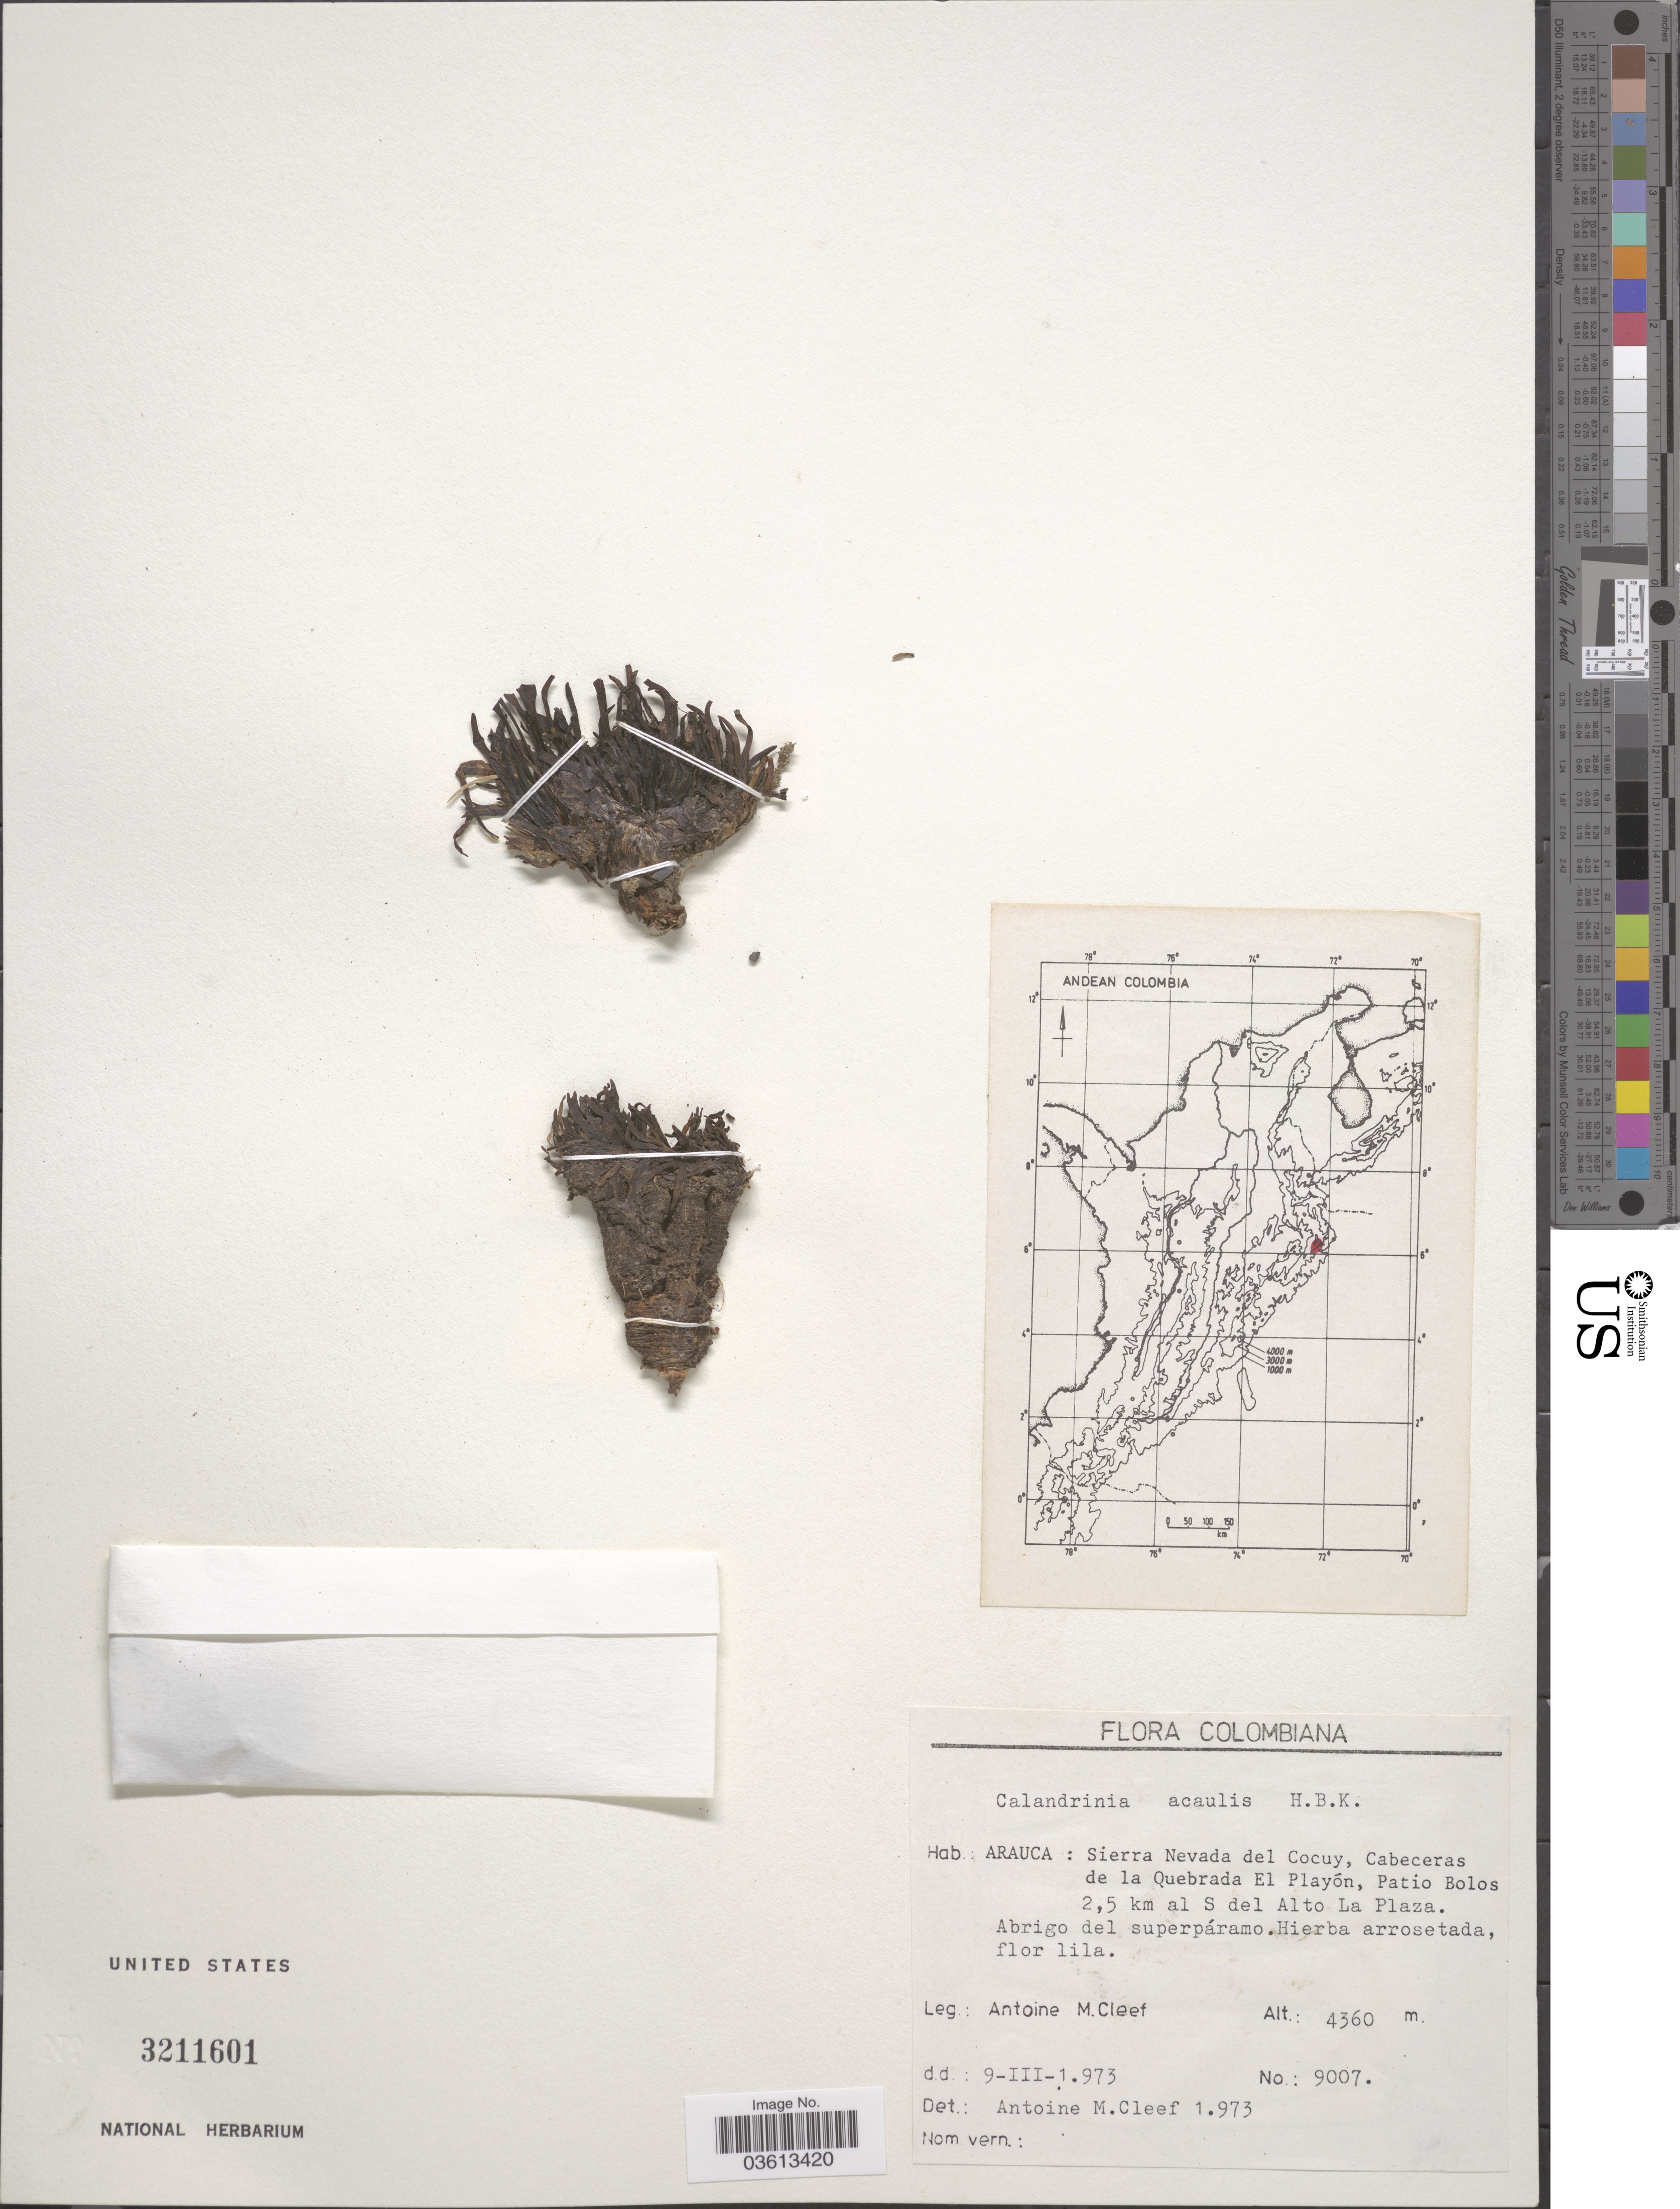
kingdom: Plantae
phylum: Tracheophyta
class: Magnoliopsida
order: Caryophyllales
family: Montiaceae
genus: Calandrinia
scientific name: Calandrinia acaulis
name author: Kunth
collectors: A. M. Cleef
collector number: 9007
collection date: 1973-03-09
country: Colombia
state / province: Arauca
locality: Sierra Nevada del Cocuy, Cabeceras de la Quebrada El Playón, Patio Bolos 2,5 km al S del Alto La Plaza.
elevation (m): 4360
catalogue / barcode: US 3211601